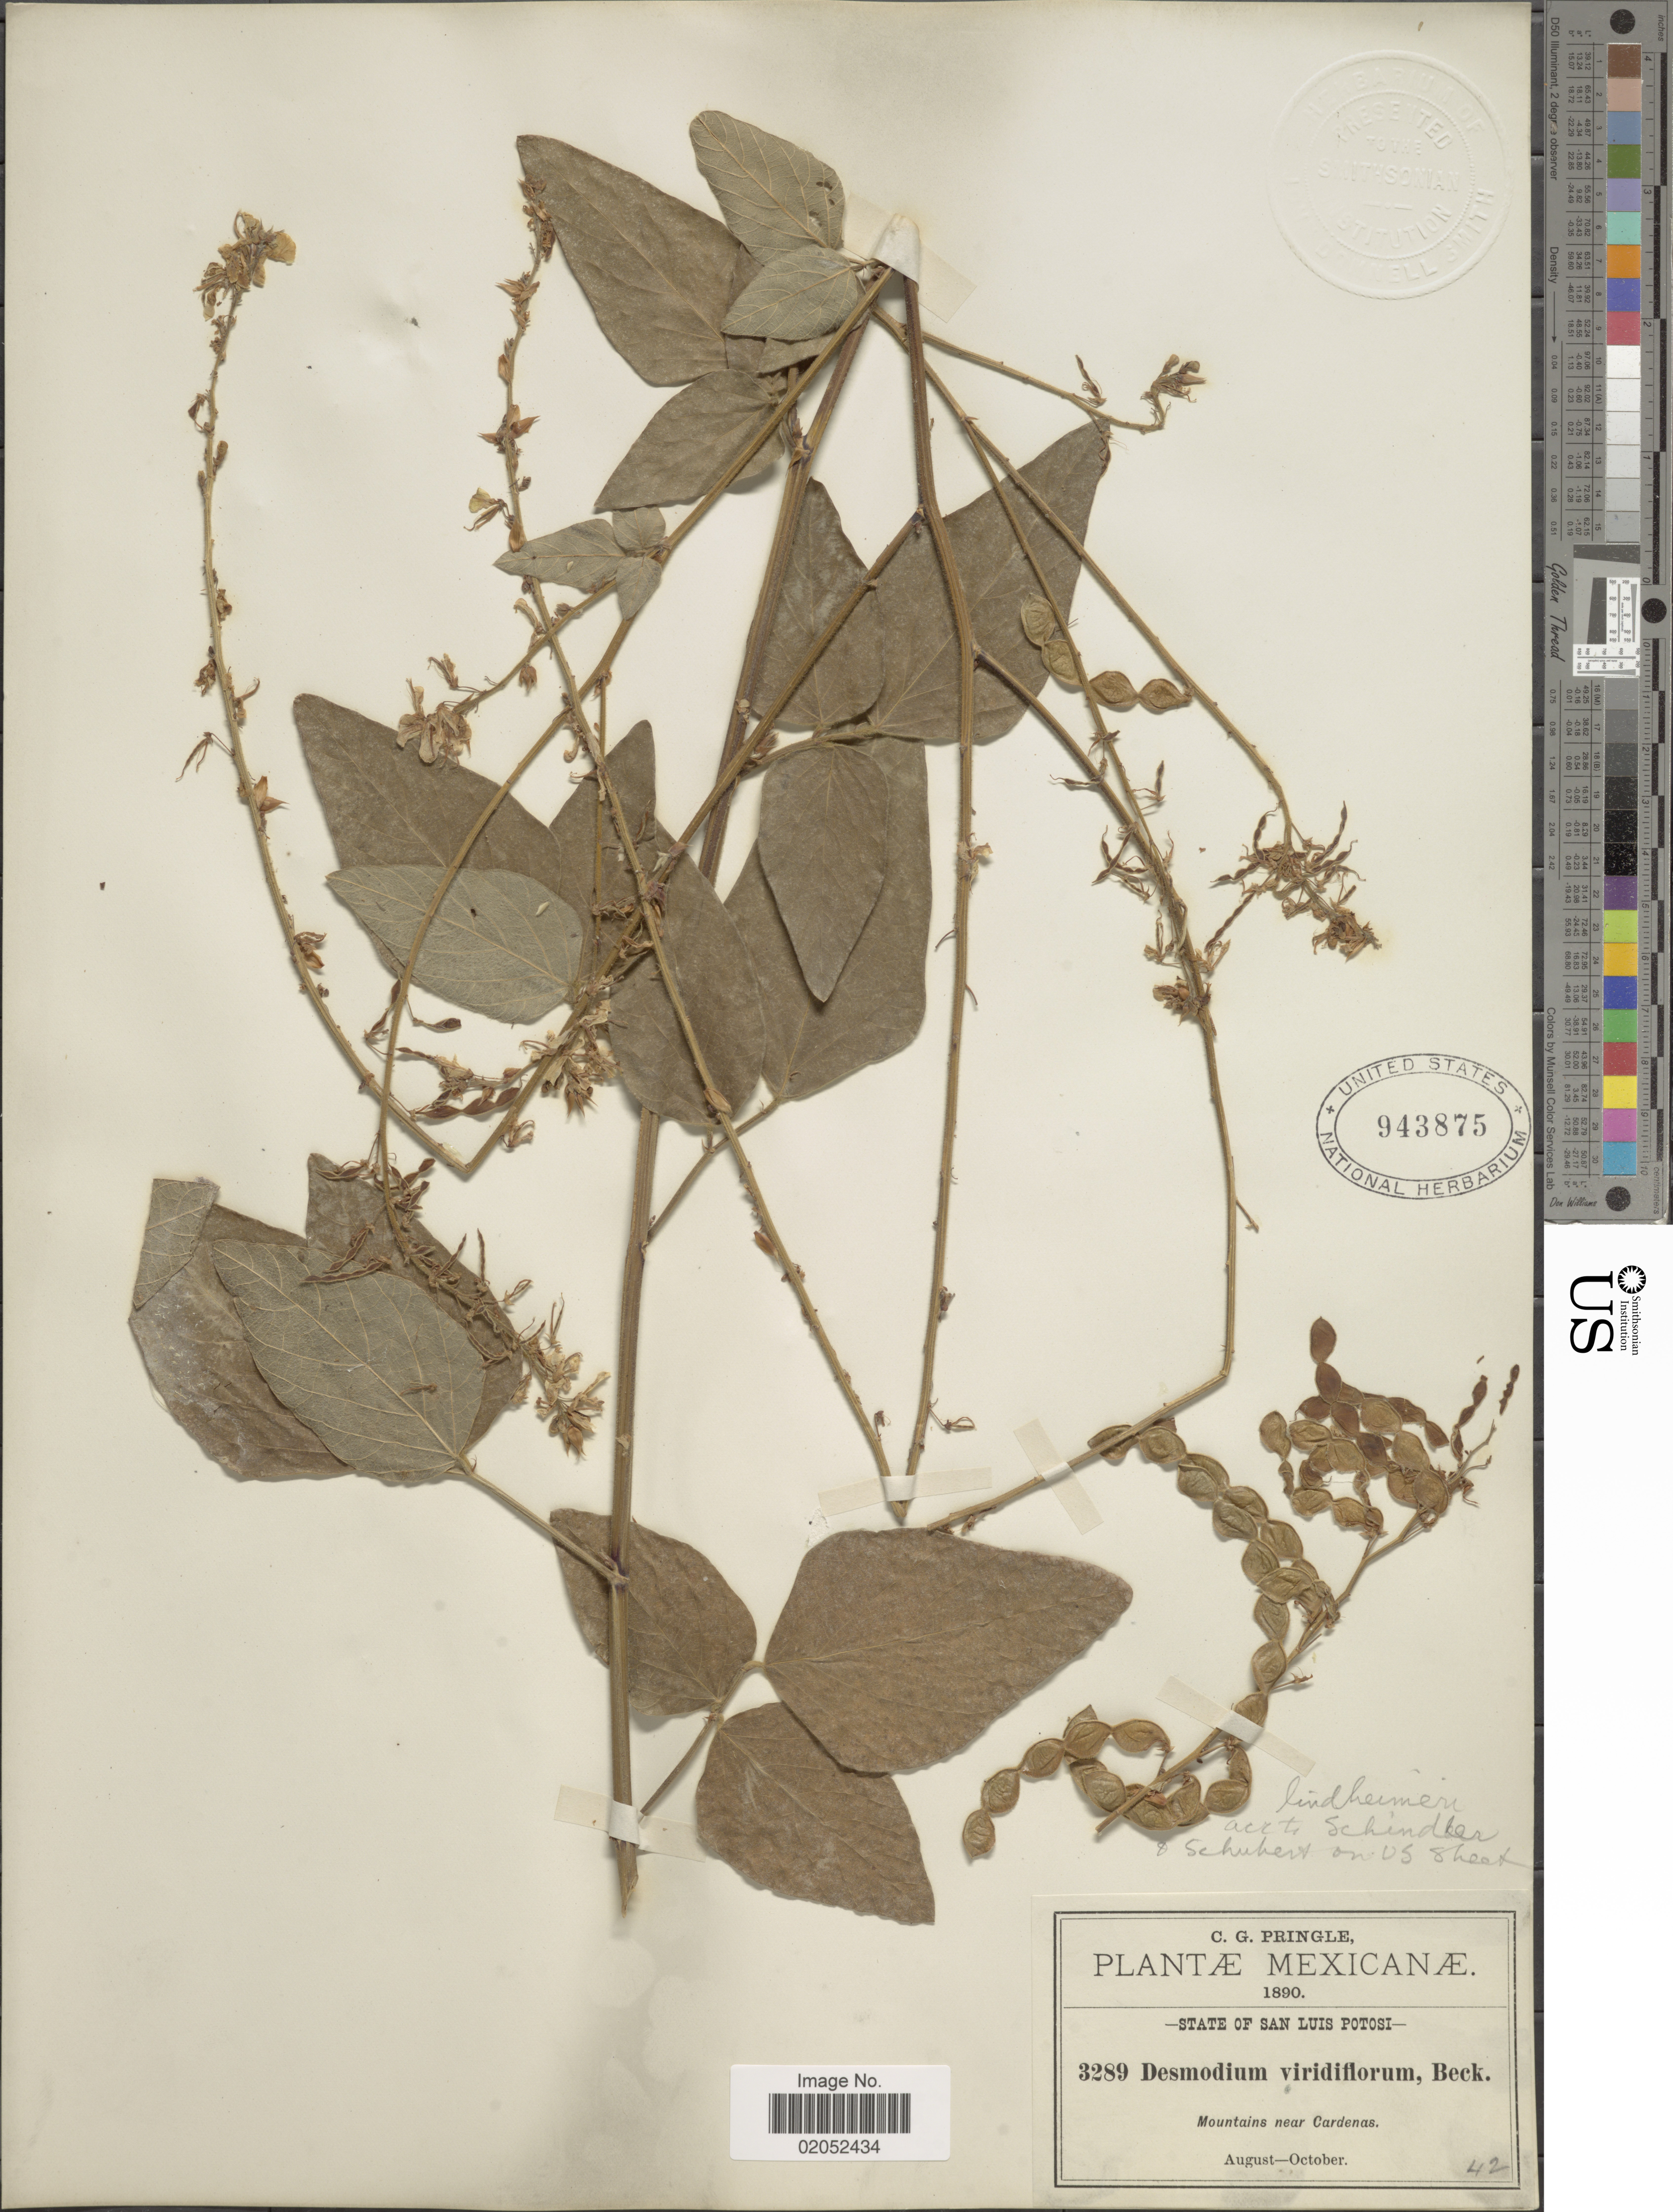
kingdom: Plantae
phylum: Tracheophyta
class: Magnoliopsida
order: Fabales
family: Fabaceae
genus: Desmodium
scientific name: Desmodium lindheimeri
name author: Vail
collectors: C. G. Pringle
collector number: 3289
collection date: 1890-08/1890-10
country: Mexico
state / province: San Luis Potosí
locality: State of San Luis Potosi, Mountains near Cardenas.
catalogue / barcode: US 94385